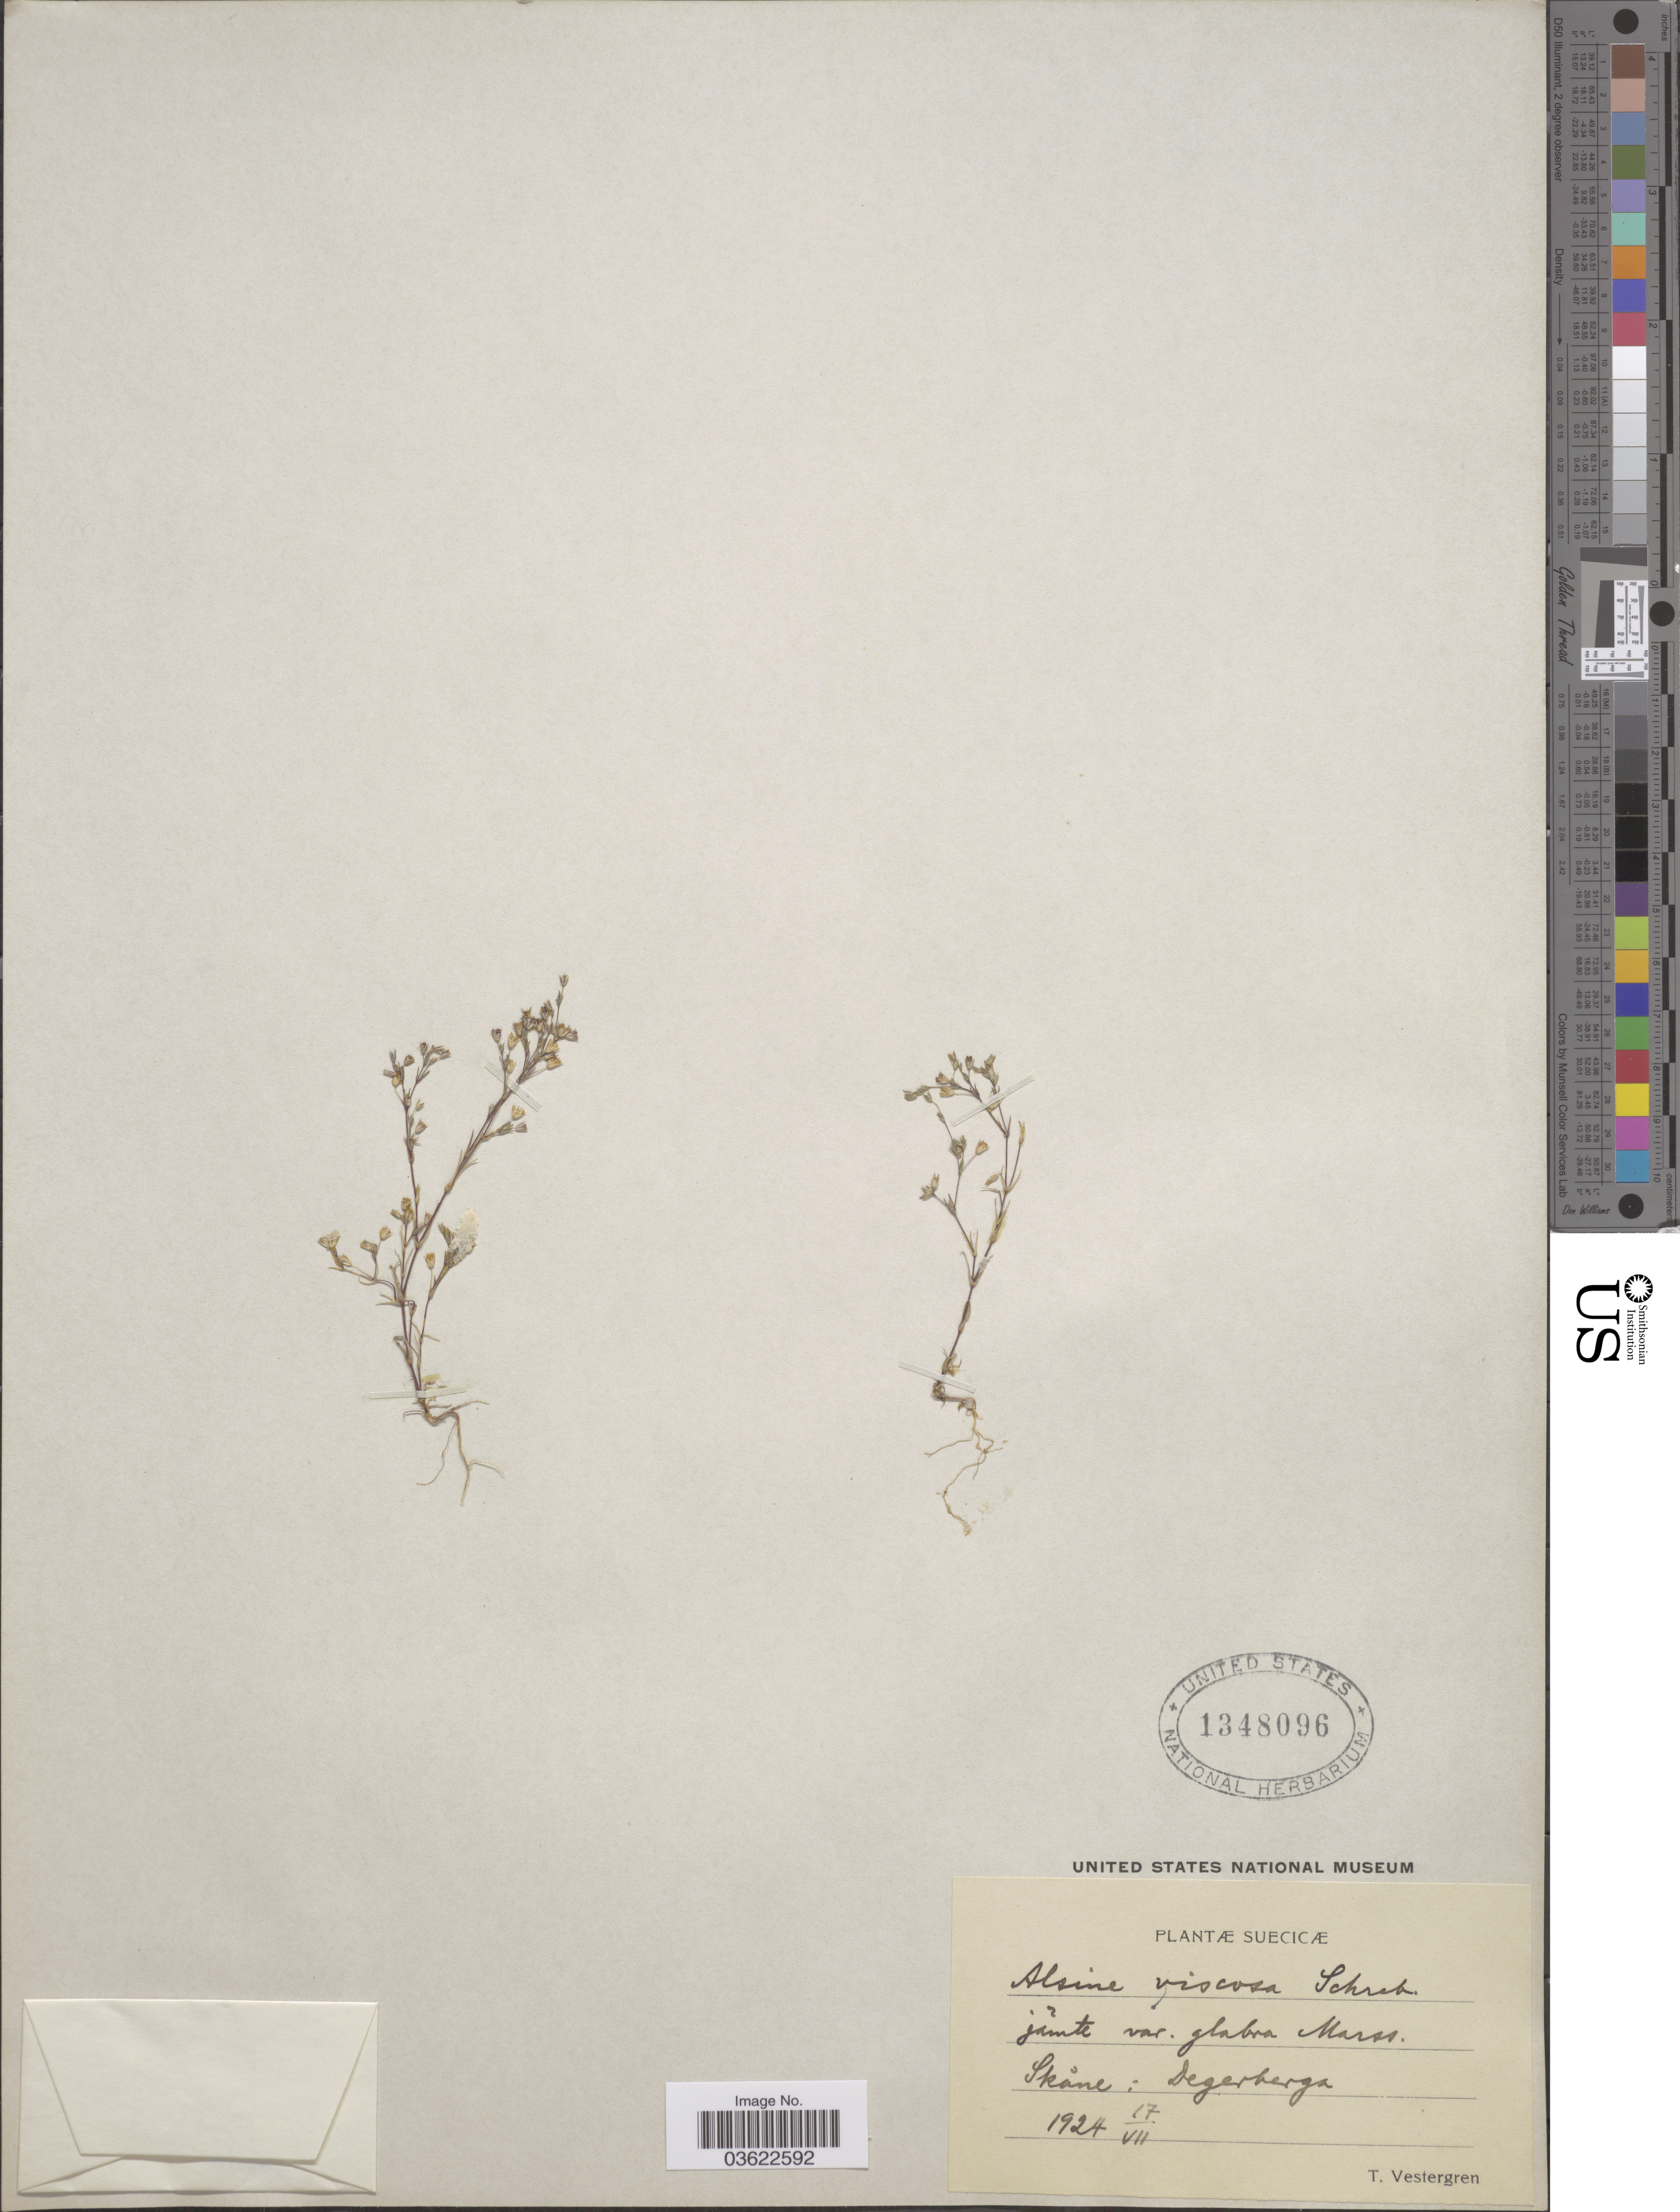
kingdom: Plantae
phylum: Tracheophyta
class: Magnoliopsida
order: Caryophyllales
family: Caryophyllaceae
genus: Arenaria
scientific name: Arenaria viscosa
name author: Pourr. et al.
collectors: T. Vestergren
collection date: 1924-07-17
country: Sweden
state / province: Skåne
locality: Suecicæ. Degerberga.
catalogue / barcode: US 1348096